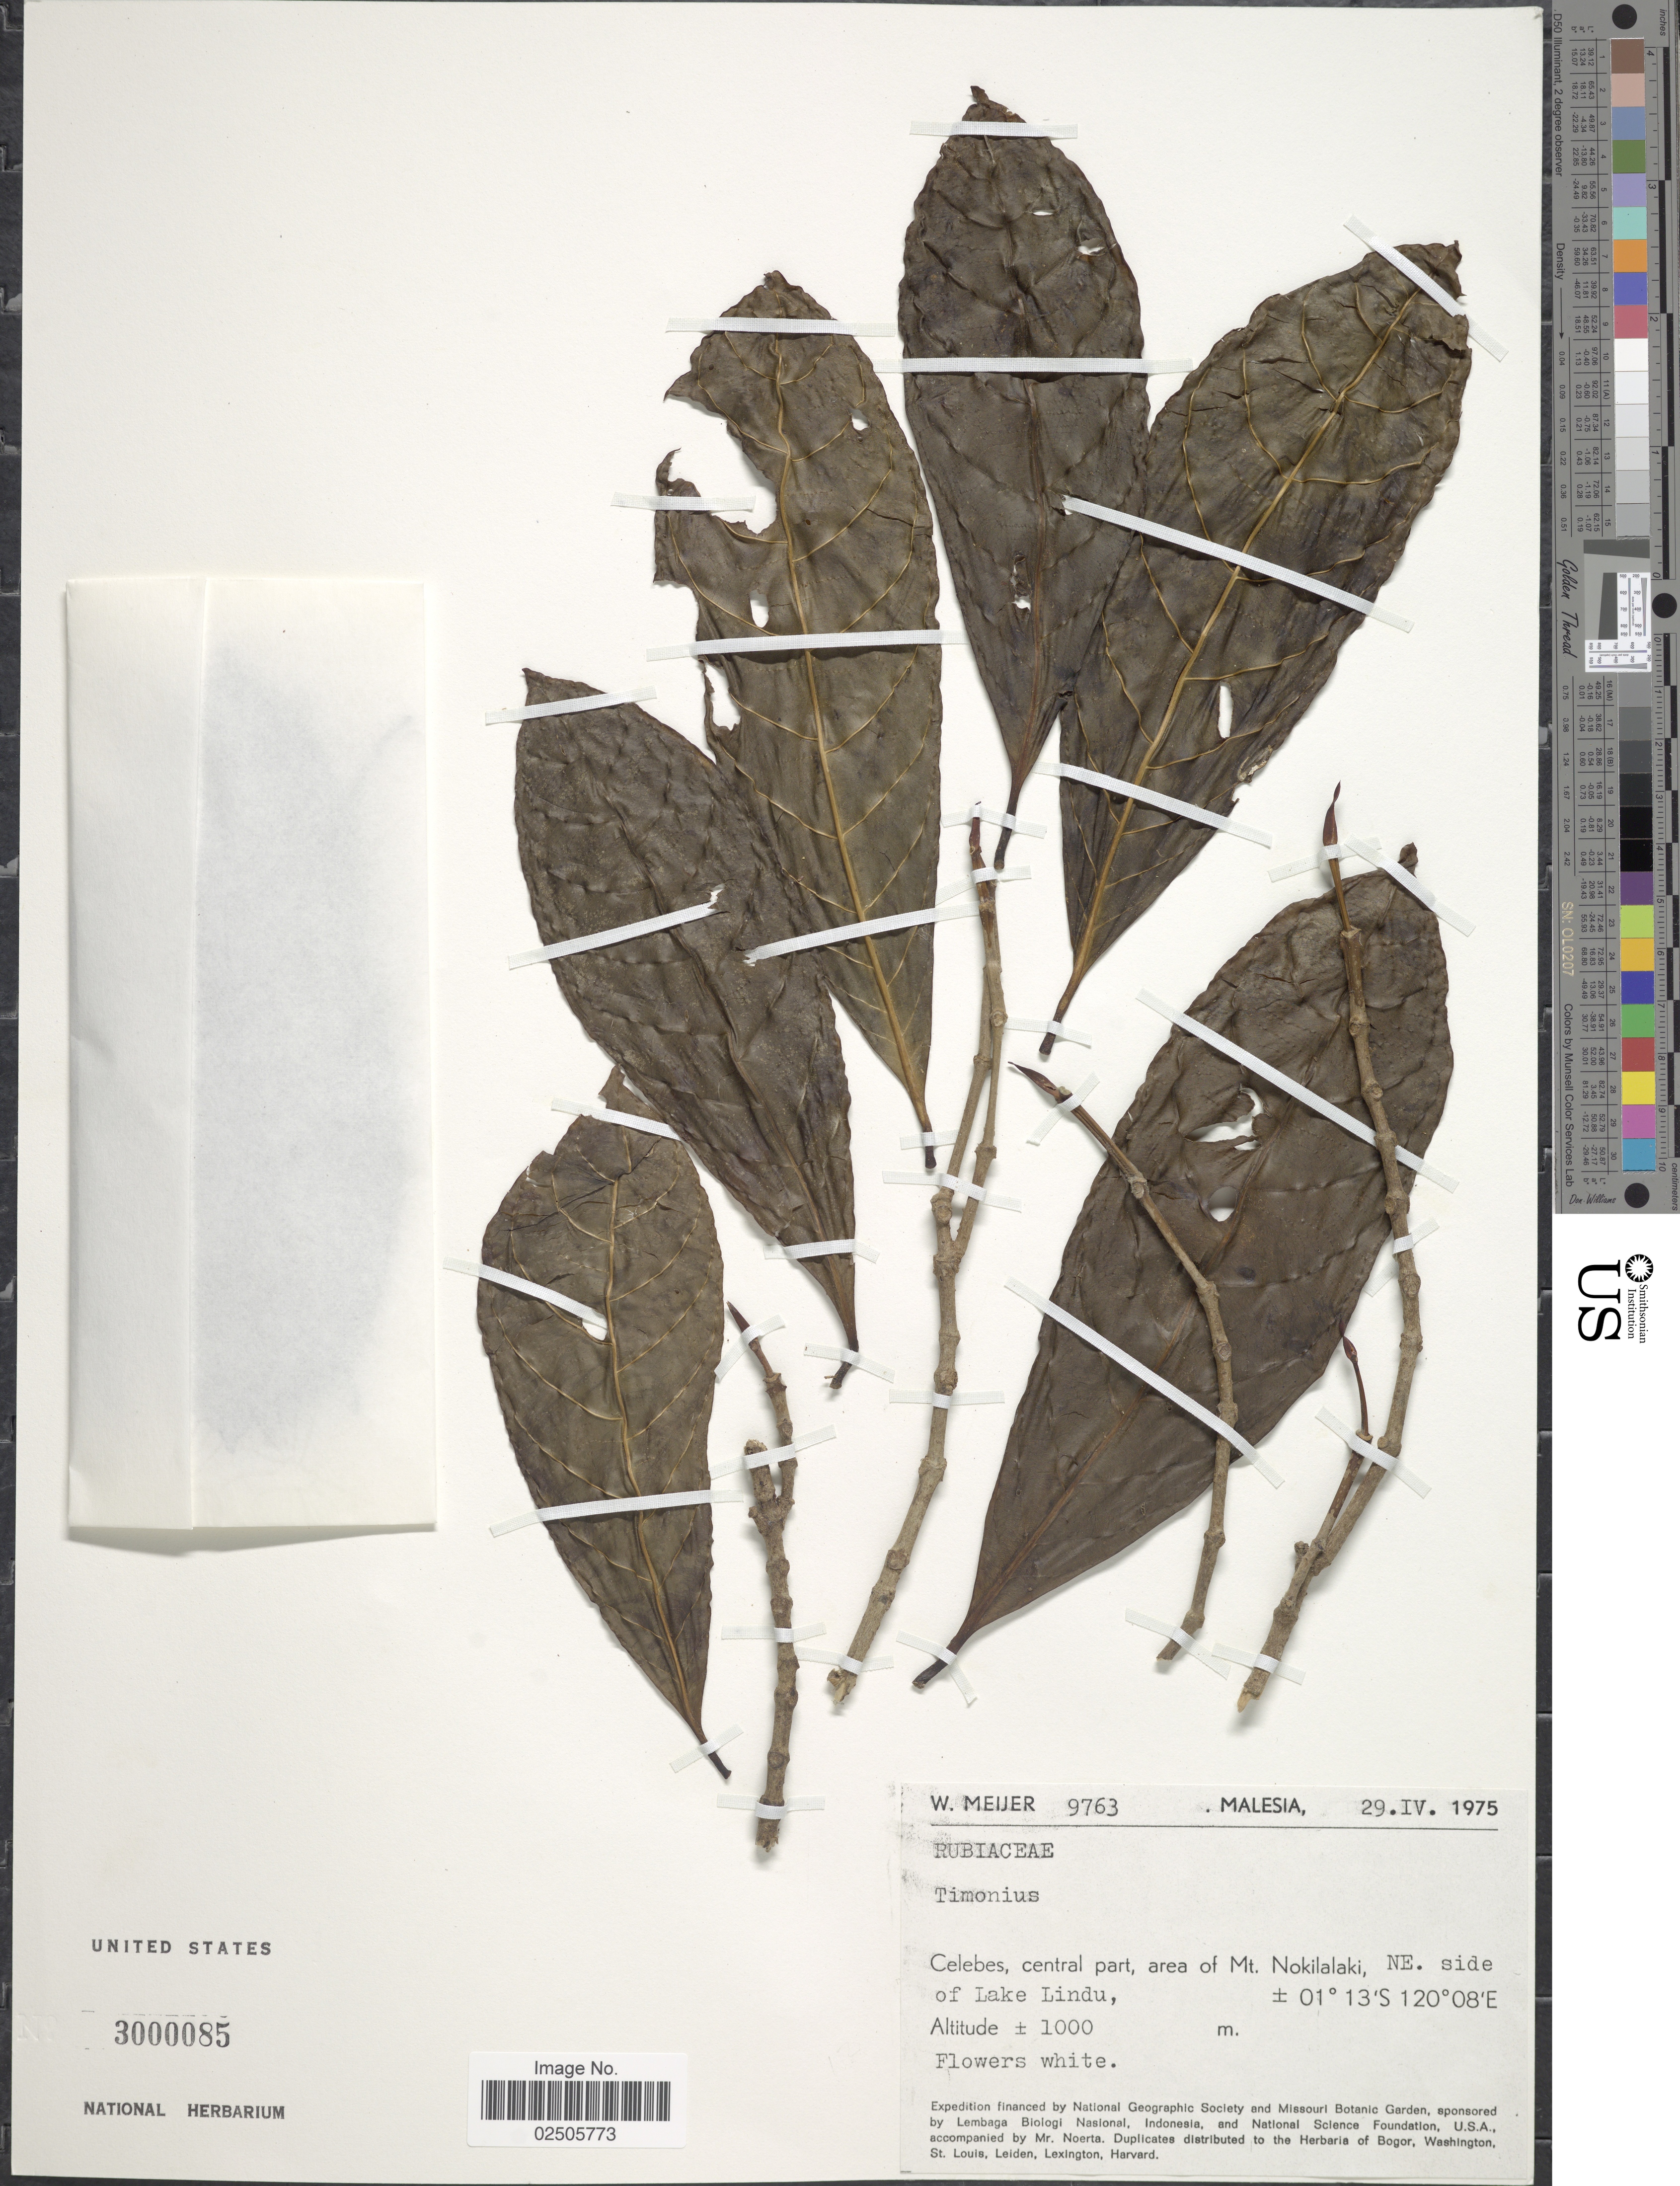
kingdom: Plantae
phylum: Tracheophyta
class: Magnoliopsida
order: Gentianales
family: Rubiaceae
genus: Timonius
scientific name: Timonius sp.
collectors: W. Meijer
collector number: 9763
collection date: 1975-04-29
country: Malaysia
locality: Malesia, Celebes, central part, area of Mt. Nokilalaki, NE of Lake Lindu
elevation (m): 1000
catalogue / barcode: US 3000085